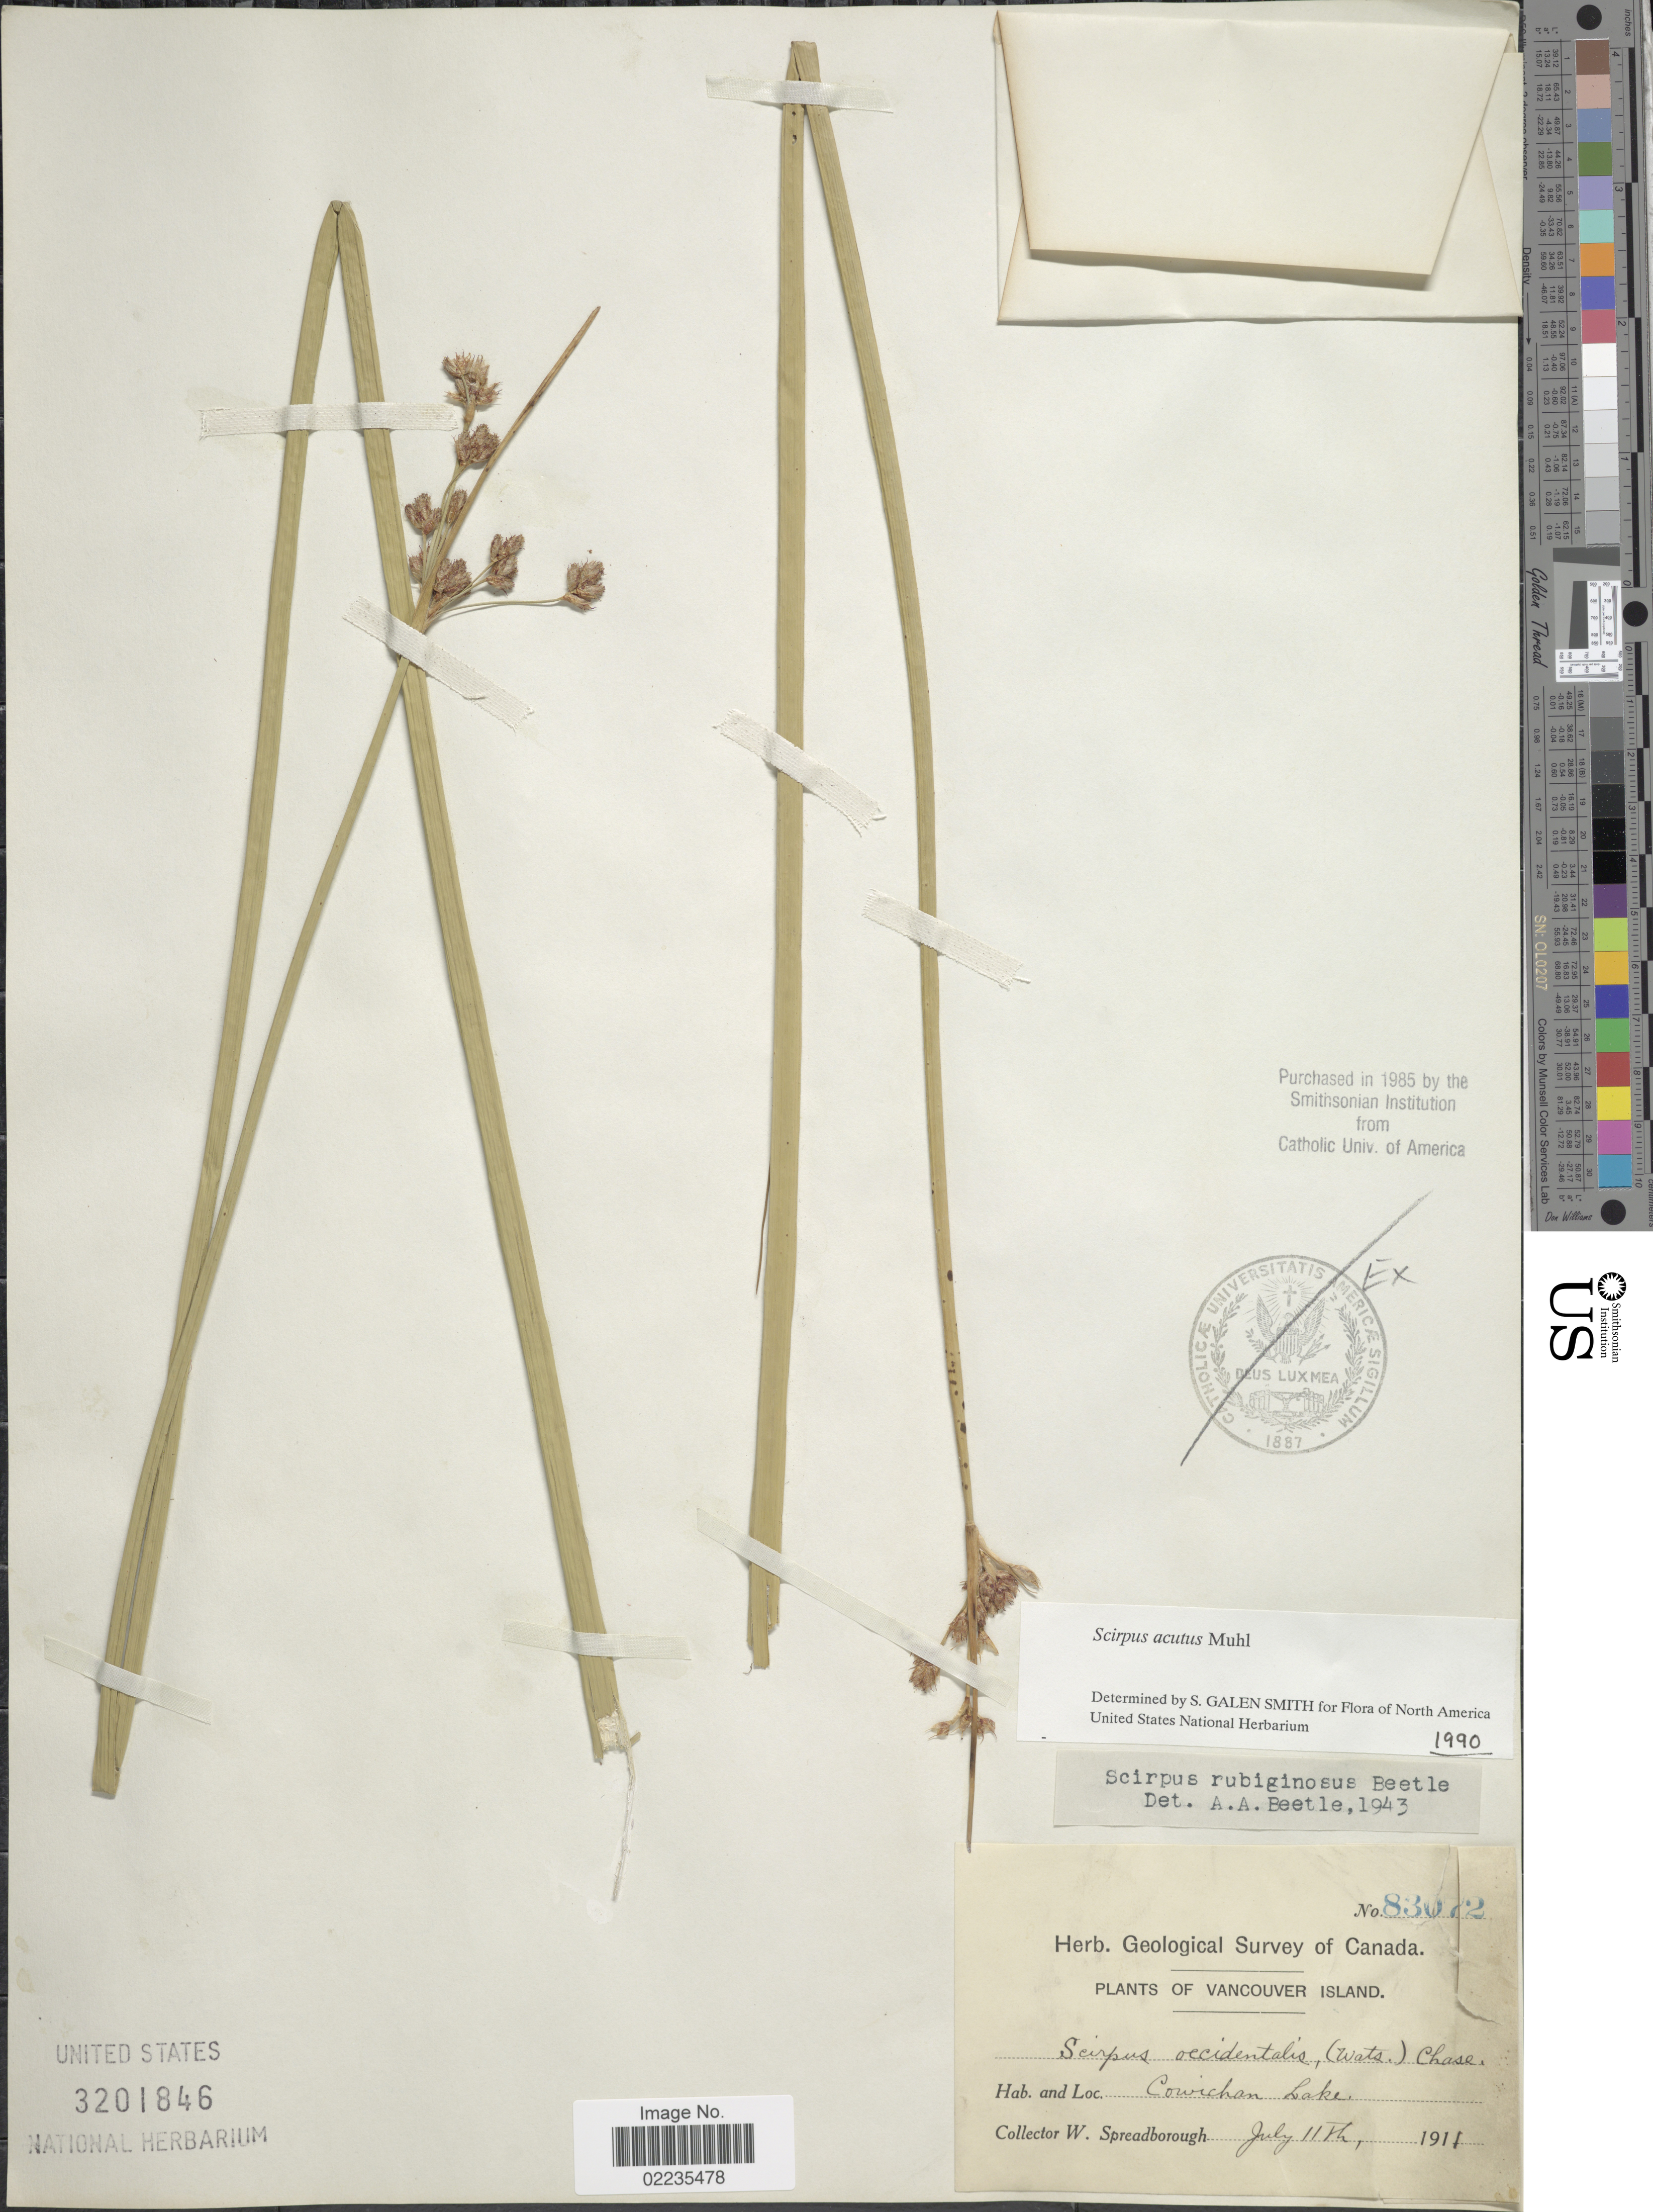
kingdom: Plantae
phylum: Tracheophyta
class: Liliopsida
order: Poales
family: Cyperaceae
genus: Schoenoplectus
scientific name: Schoenoplectus acutus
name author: (Muhl. ex Bigelow) Á. Löve & D. Löve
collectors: W. Spreadborough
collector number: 83072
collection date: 1911-07-11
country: Canada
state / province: British Columbia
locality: Vancouver Island, Cowichan Lake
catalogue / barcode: US 3201846